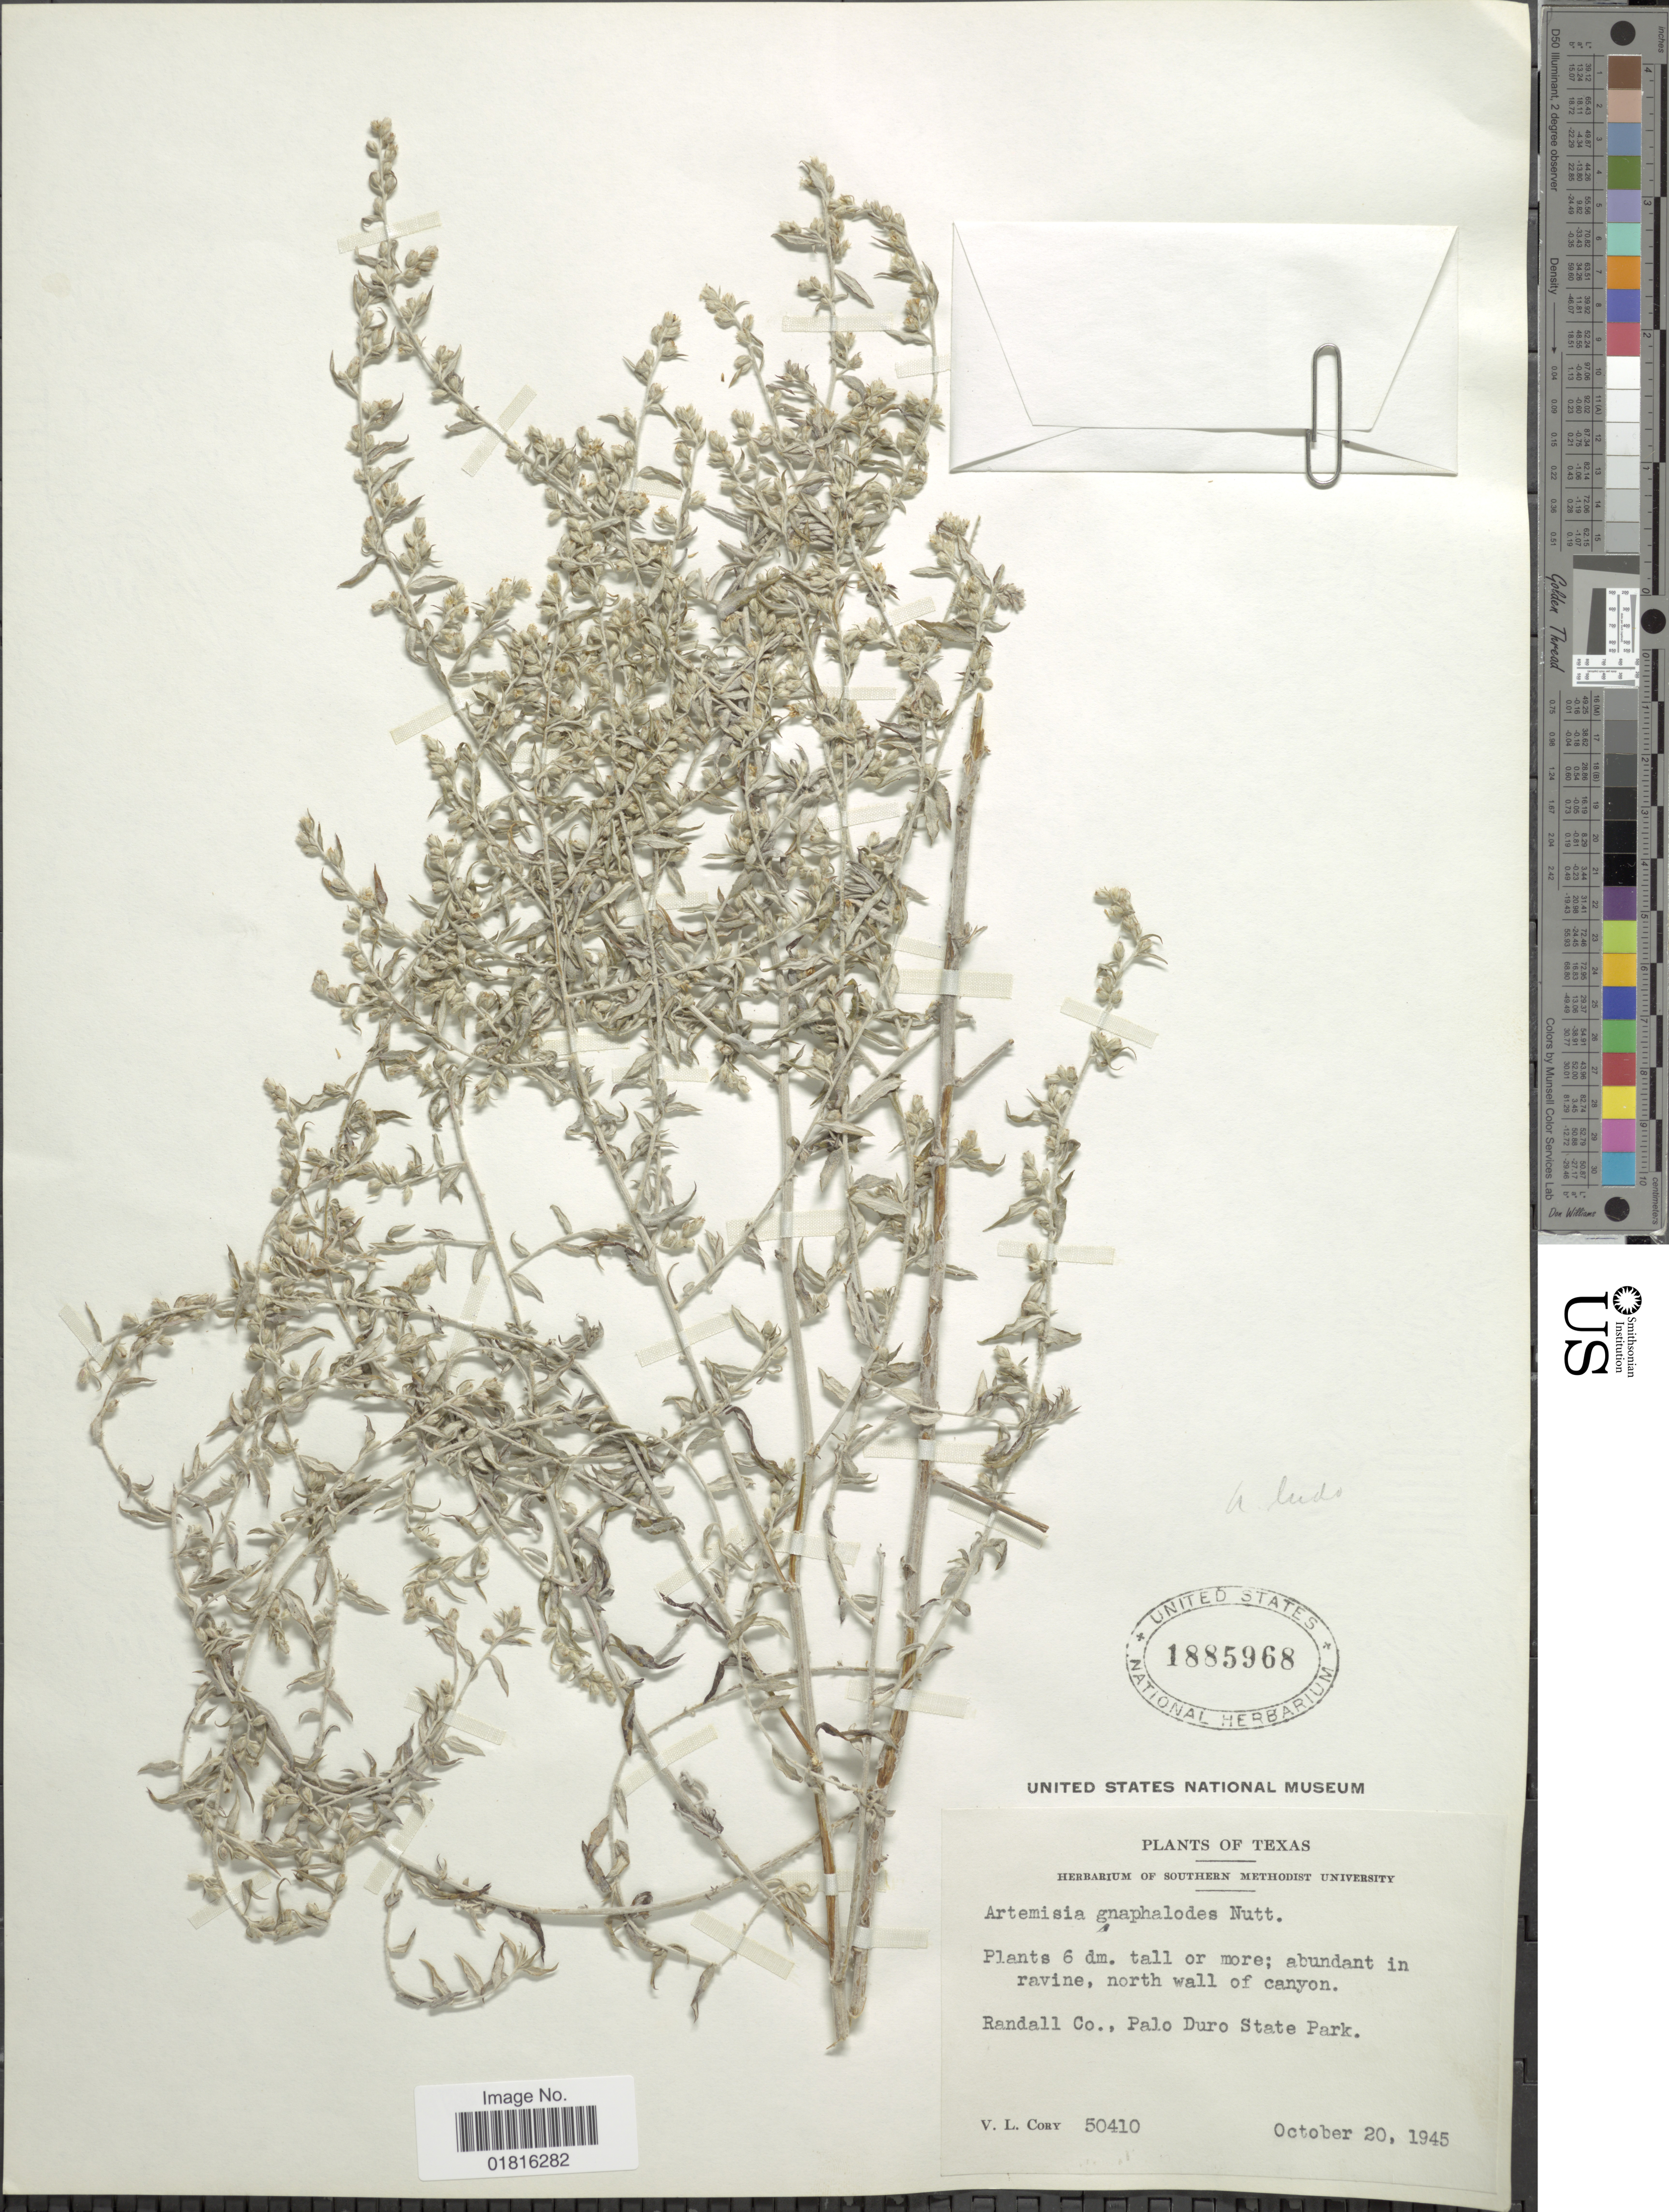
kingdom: Plantae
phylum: Tracheophyta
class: Magnoliopsida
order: Asterales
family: Asteraceae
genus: Artemisia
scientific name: Artemisia ludoviciana subsp. mexicana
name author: (Willd. ex Spreng.) D.D. Keck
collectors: V. Cory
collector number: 50410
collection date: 1945-10-20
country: United States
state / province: Texas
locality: Abundant in ravine, north wall of canyon, Randall Co., Palo Duro State Park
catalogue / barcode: US 1885968